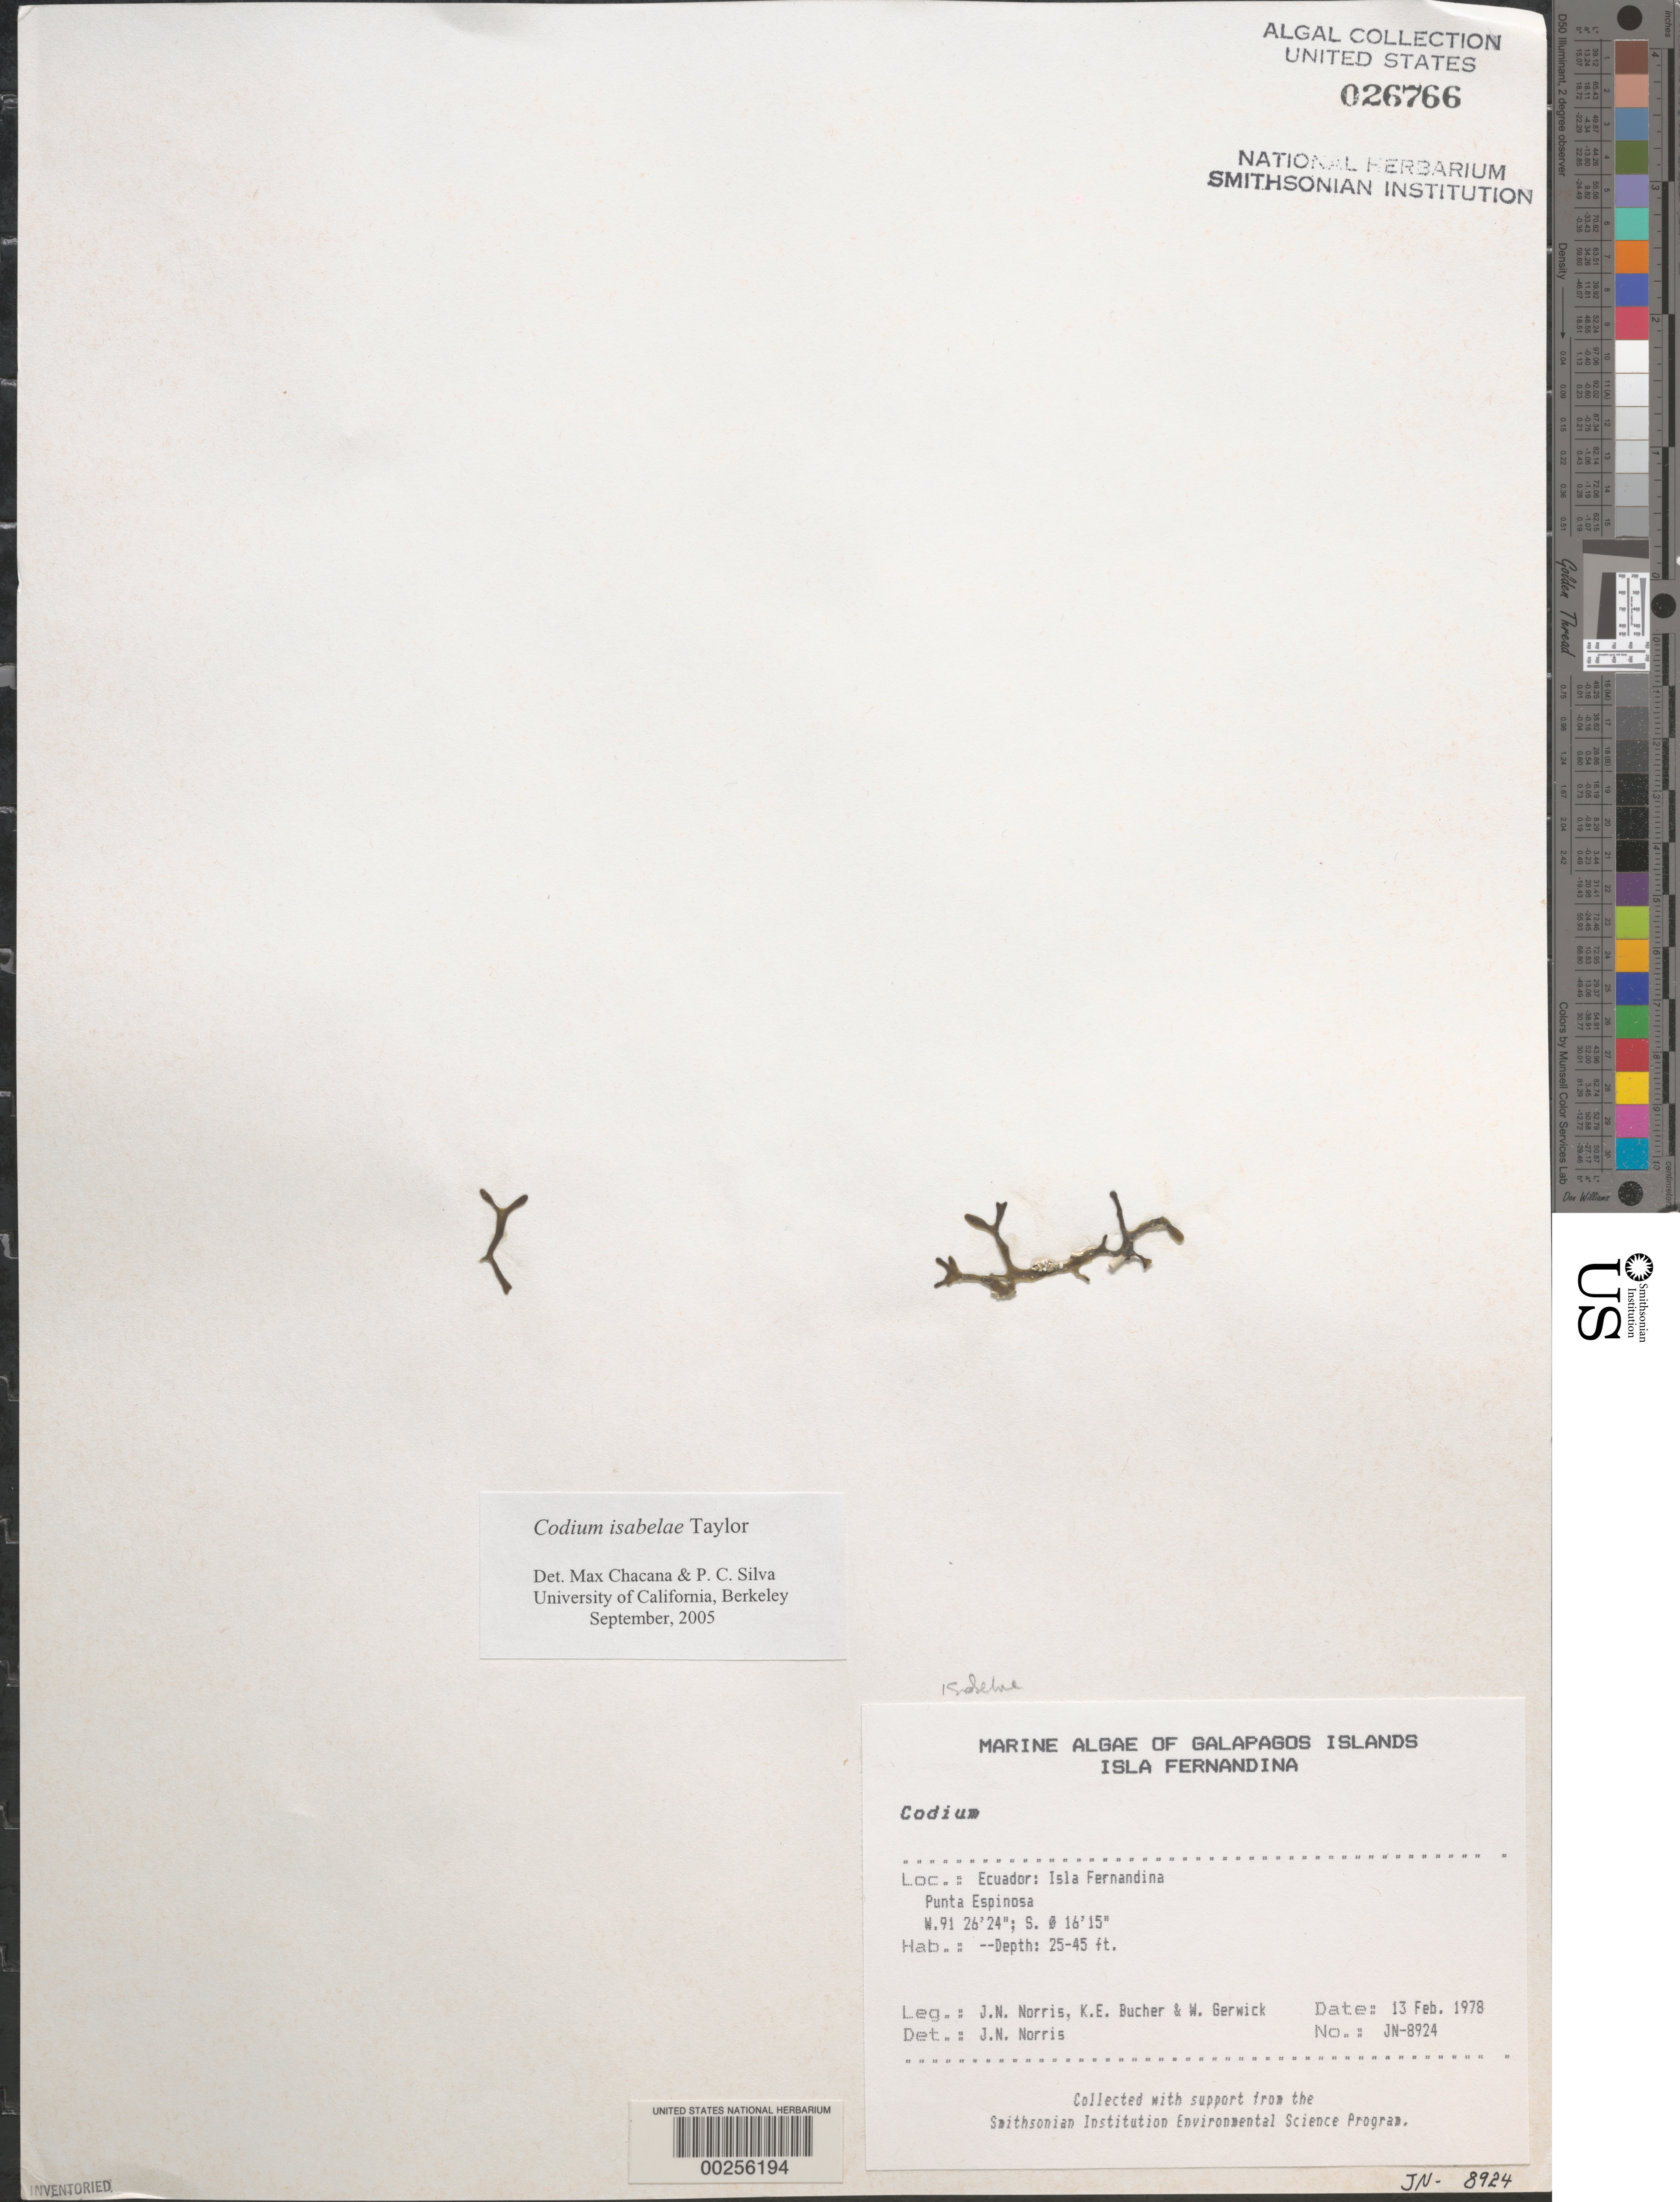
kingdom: Plantae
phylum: Chlorophyta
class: Ulvophyceae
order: Bryopsidales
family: Codiaceae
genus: Codium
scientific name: Codium isabelae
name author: W.R. Taylor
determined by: Chacana, M. E.; Silva, P. C.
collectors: J. N. Norris, K. E. Bucher & W. Gerwick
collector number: JN-8924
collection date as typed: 13 Feb 1978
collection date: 1978-02-13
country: Ecuador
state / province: Colón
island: Fernandina [Narborough]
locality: Punta Espinosa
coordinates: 0 16'15"S, 91 26'24"W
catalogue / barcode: US 26766